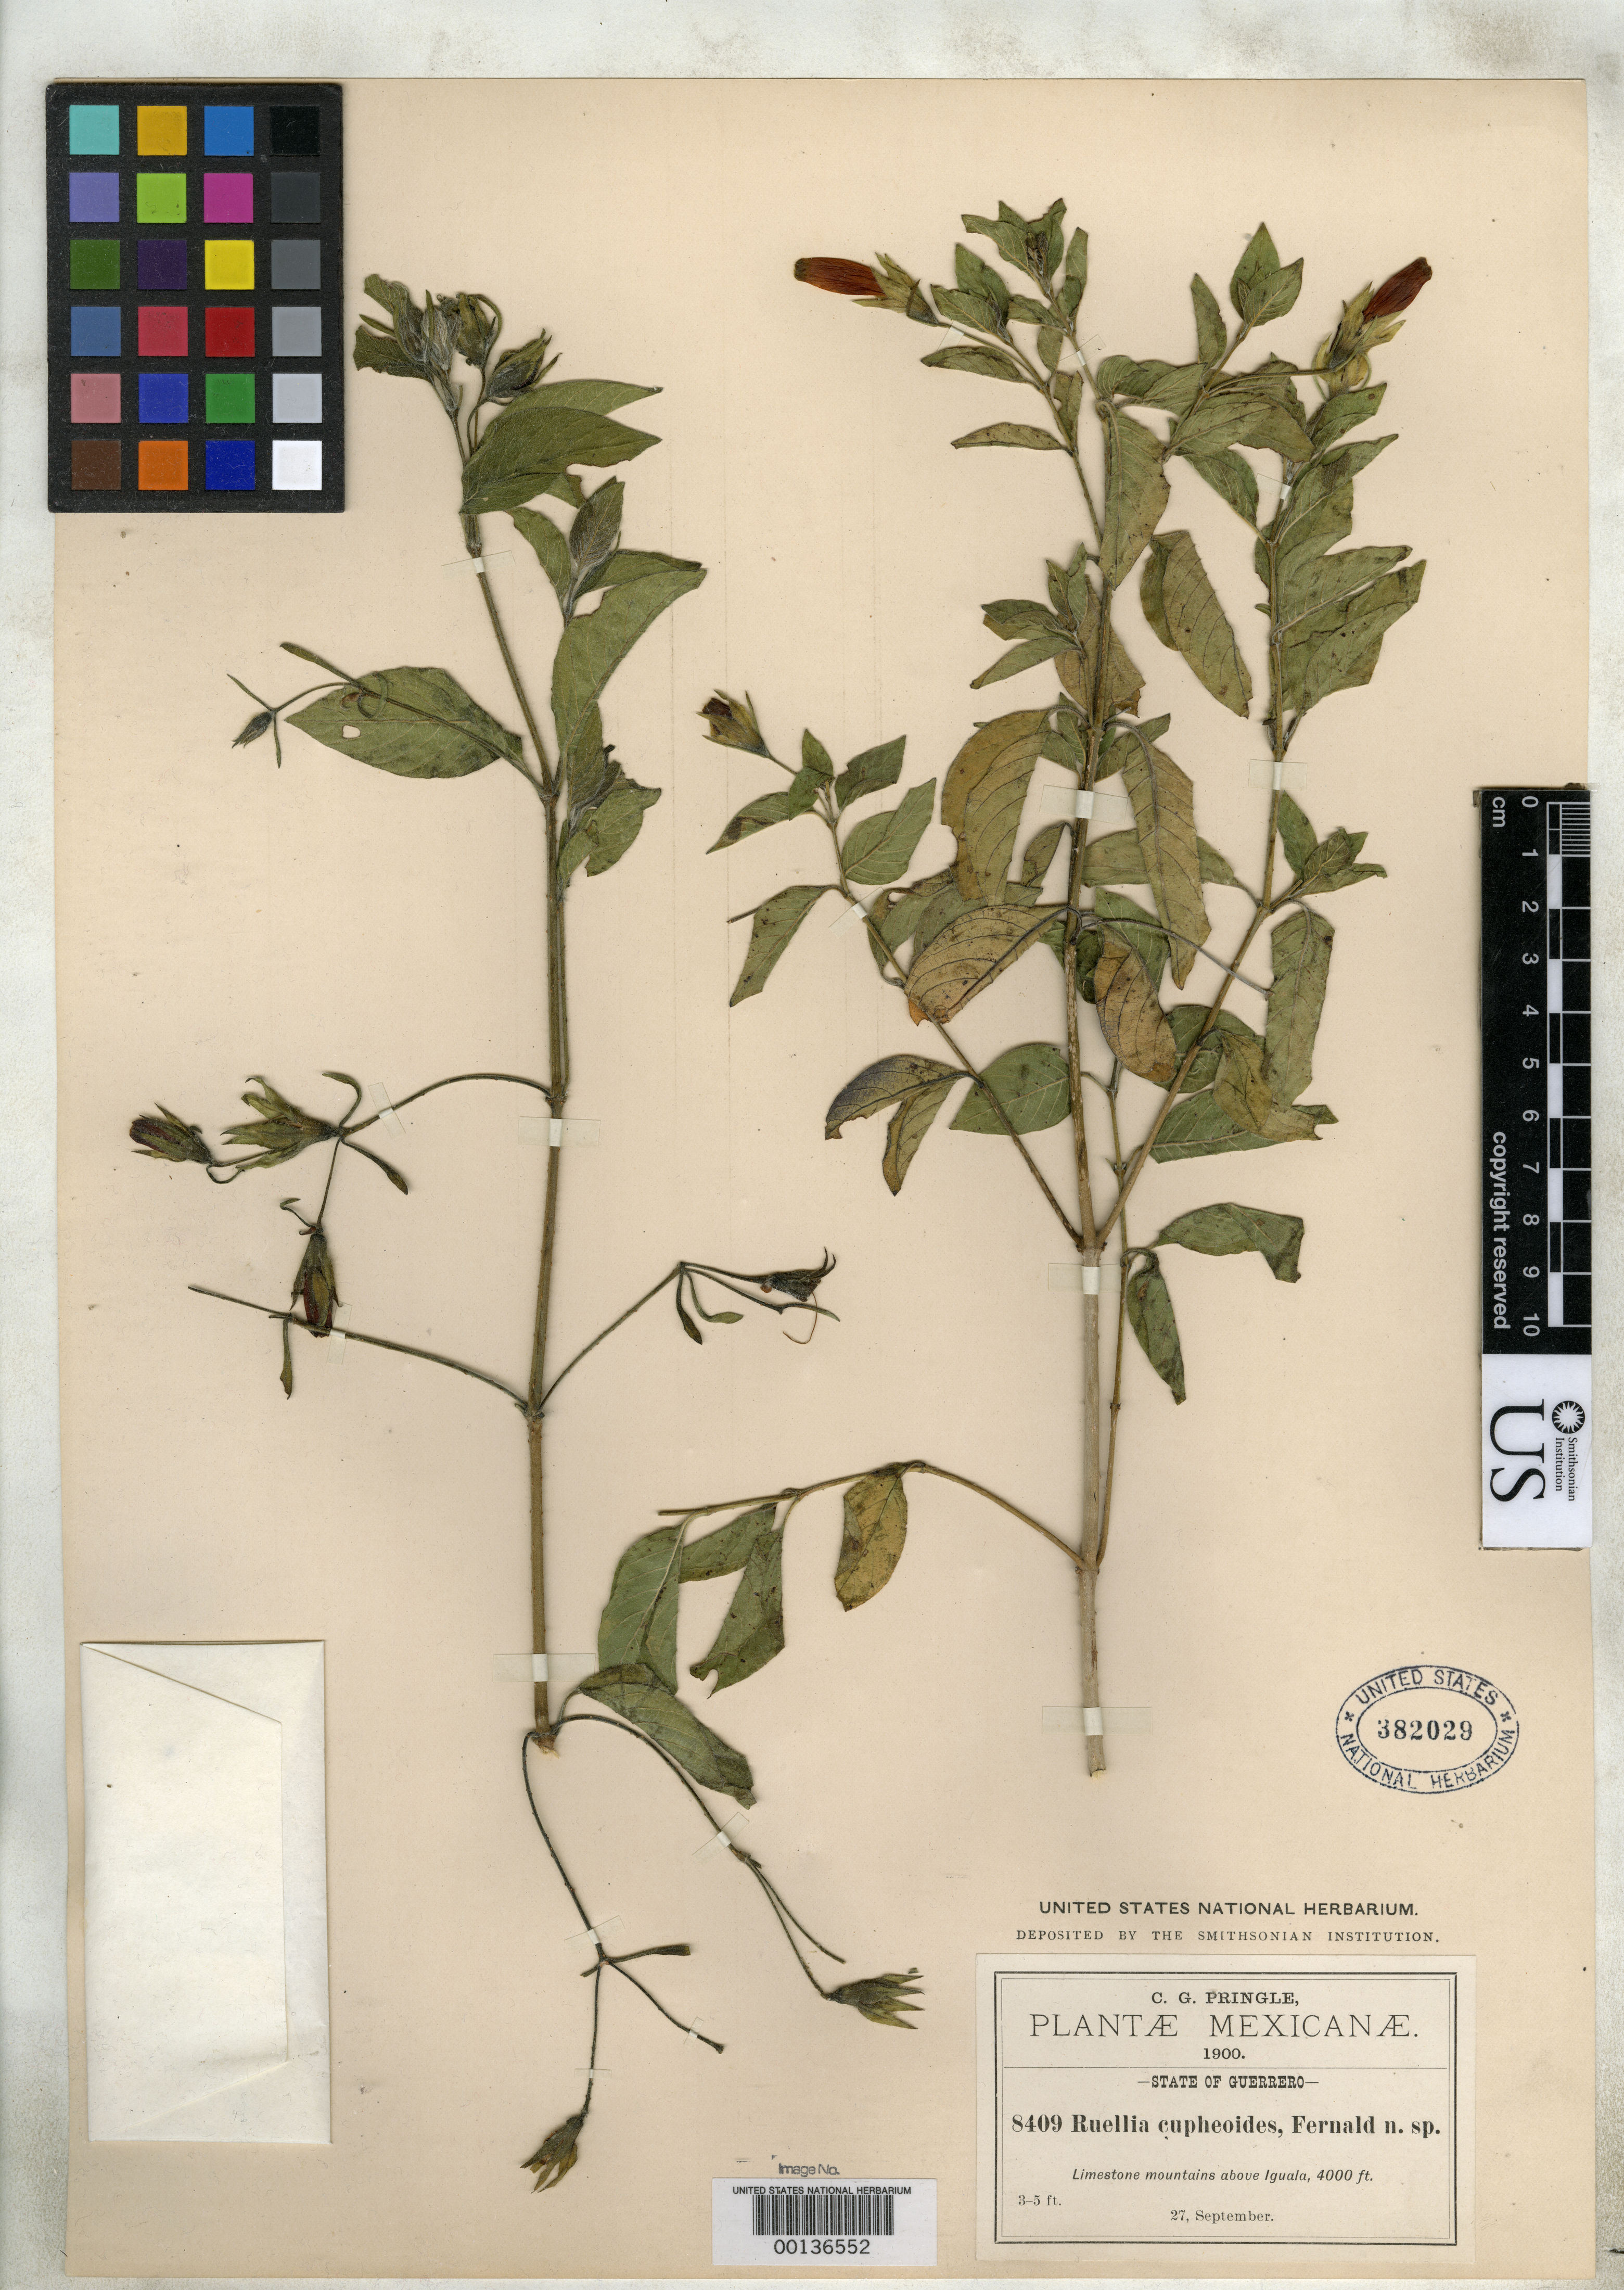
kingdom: Plantae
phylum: Tracheophyta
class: Magnoliopsida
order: Lamiales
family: Acanthaceae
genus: Ruellia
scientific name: Ruellia cupheoides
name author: Fernald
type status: Isotype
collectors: C. G. Pringle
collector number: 8409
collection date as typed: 27 Sep 1900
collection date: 1900-09-27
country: Mexico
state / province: Guerrero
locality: Above Iguala.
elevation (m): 1219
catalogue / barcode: US 382029